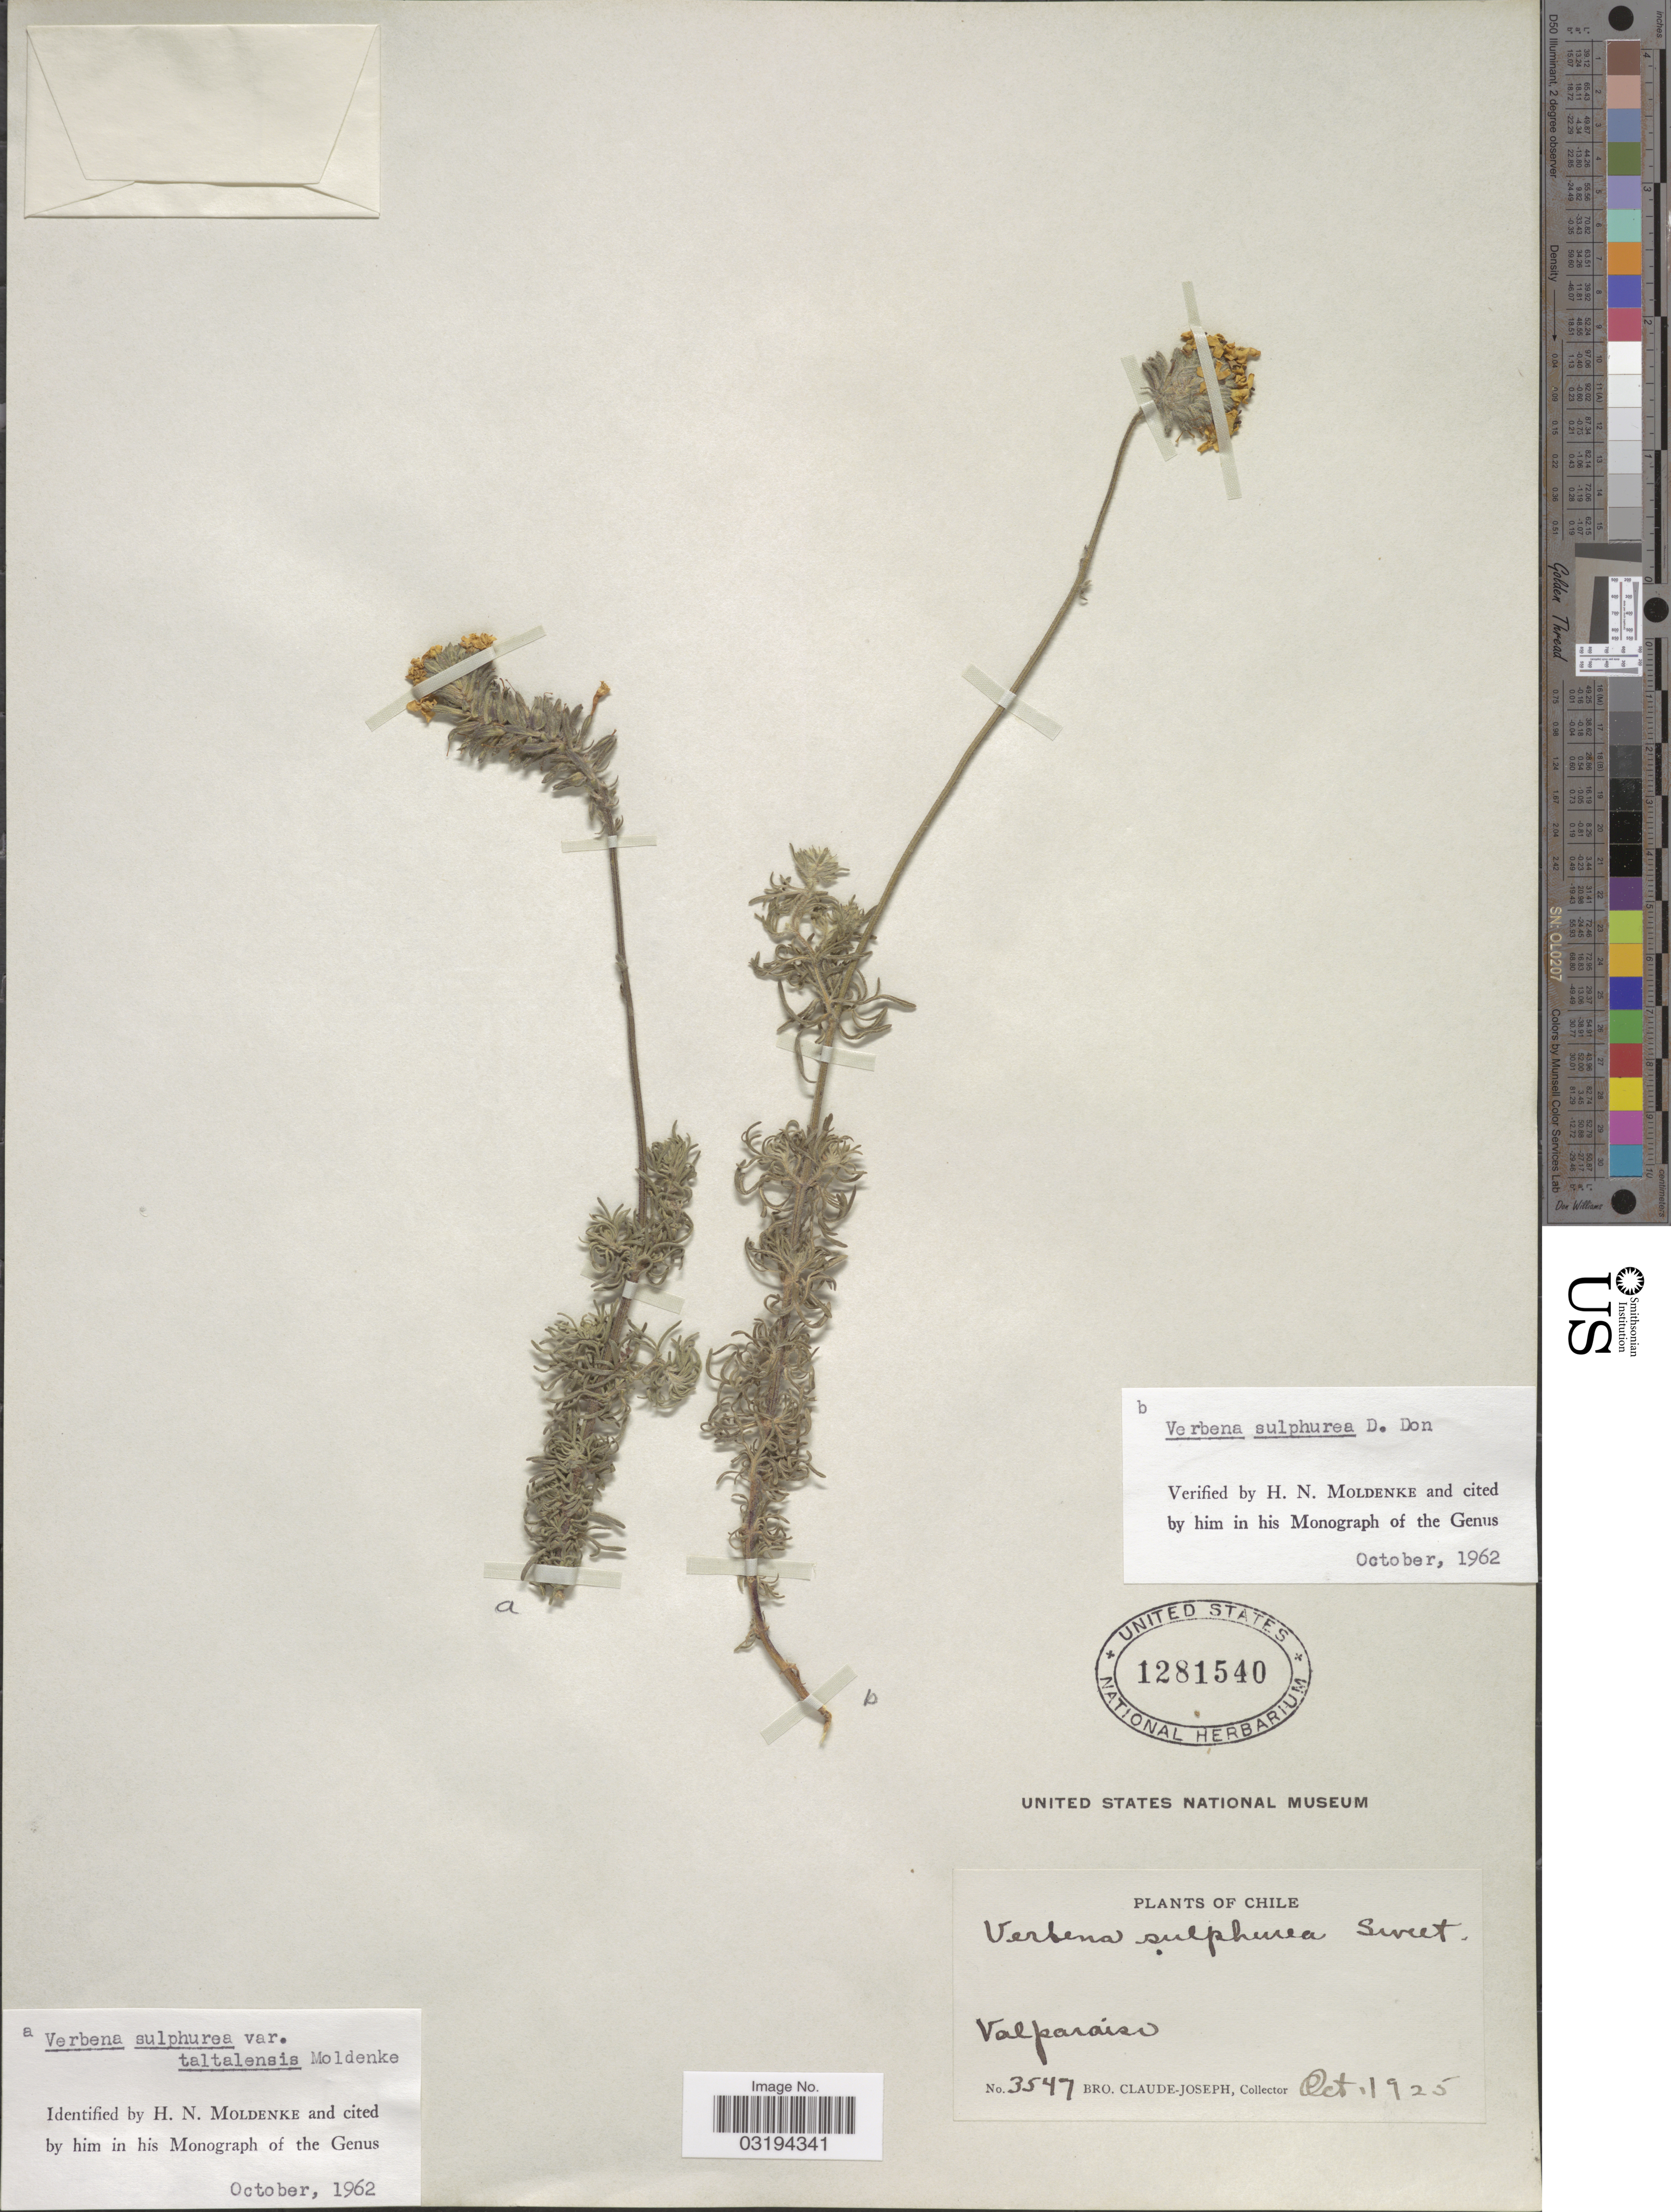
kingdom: Plantae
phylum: Tracheophyta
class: Magnoliopsida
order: Lamiales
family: Verbenaceae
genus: Verbena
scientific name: Verbena sulphurea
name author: D. Don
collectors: Bro. Claude-Joseph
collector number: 3547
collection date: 1925-10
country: Chile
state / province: Valparaíso (V)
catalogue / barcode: US 1281540